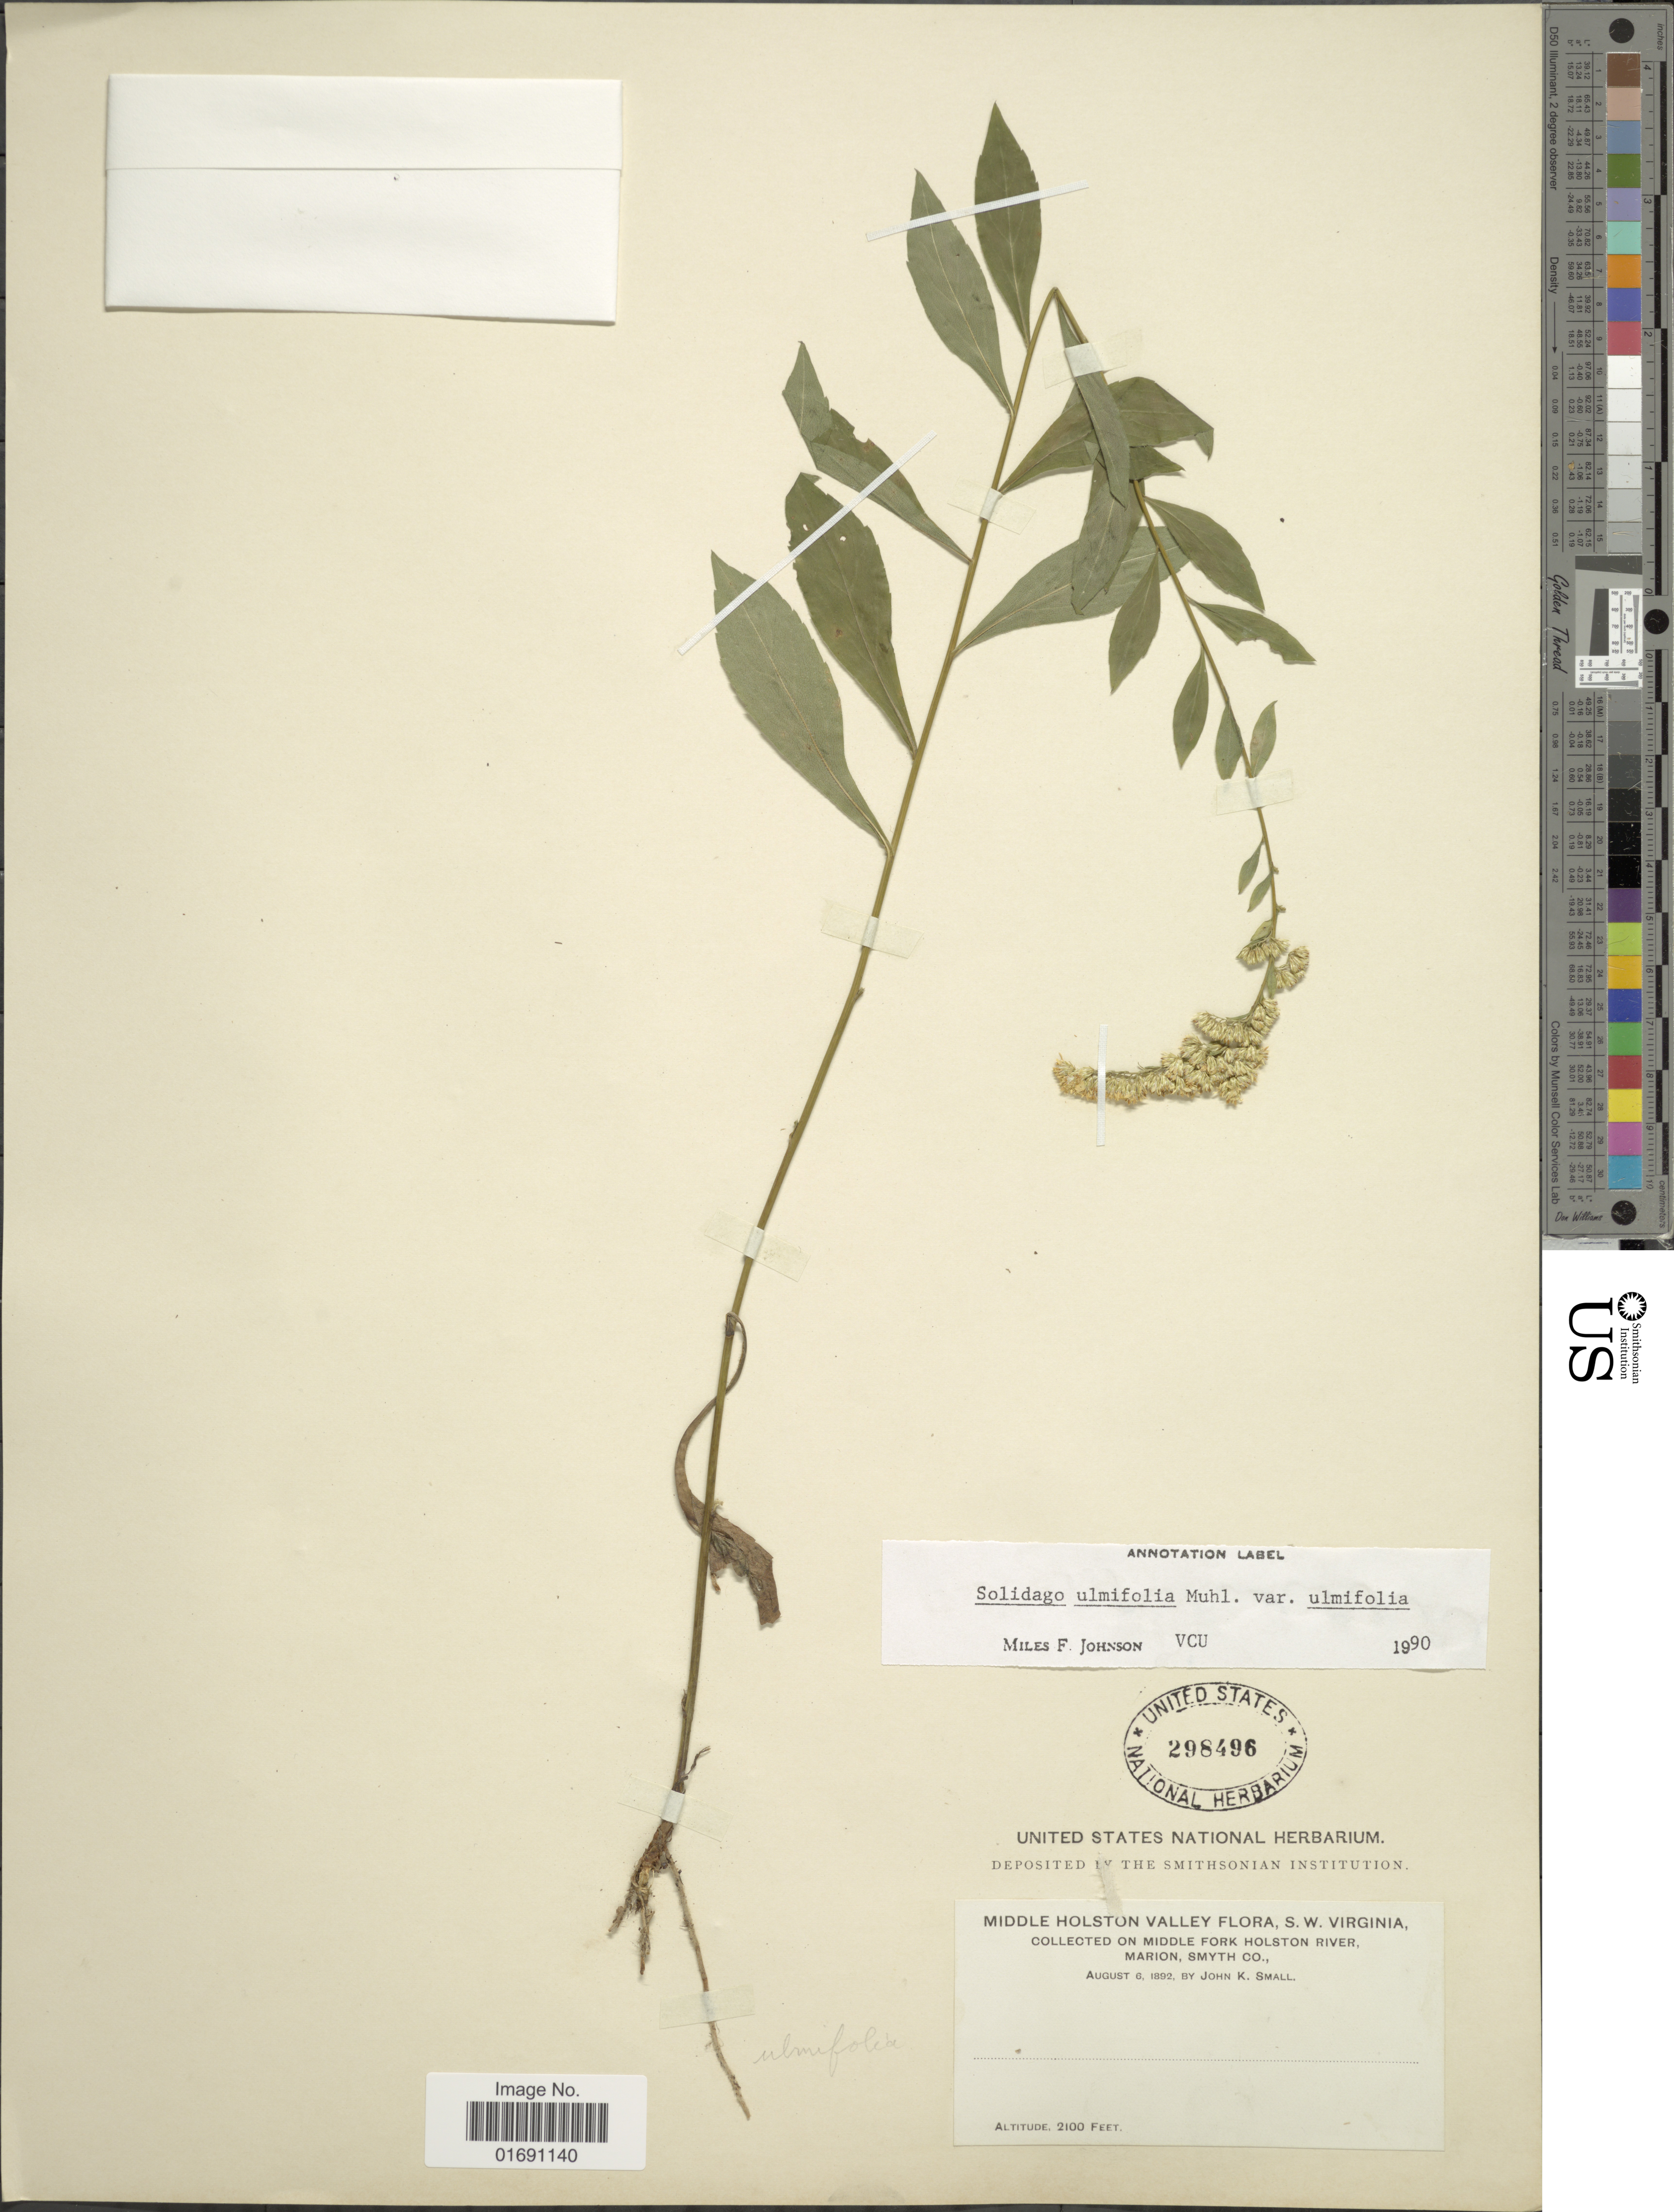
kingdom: Plantae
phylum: Tracheophyta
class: Magnoliopsida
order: Asterales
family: Asteraceae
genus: Solidago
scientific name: Solidago ulmifolia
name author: Muhl. ex Willd.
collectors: J. K. Small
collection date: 1892-08-06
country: United States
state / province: Virginia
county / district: Smyth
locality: Middle Holston Valley, S. W. Virginia, on Middle Fork Holston River, Marion, Smyth Co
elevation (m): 640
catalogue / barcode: US 298496